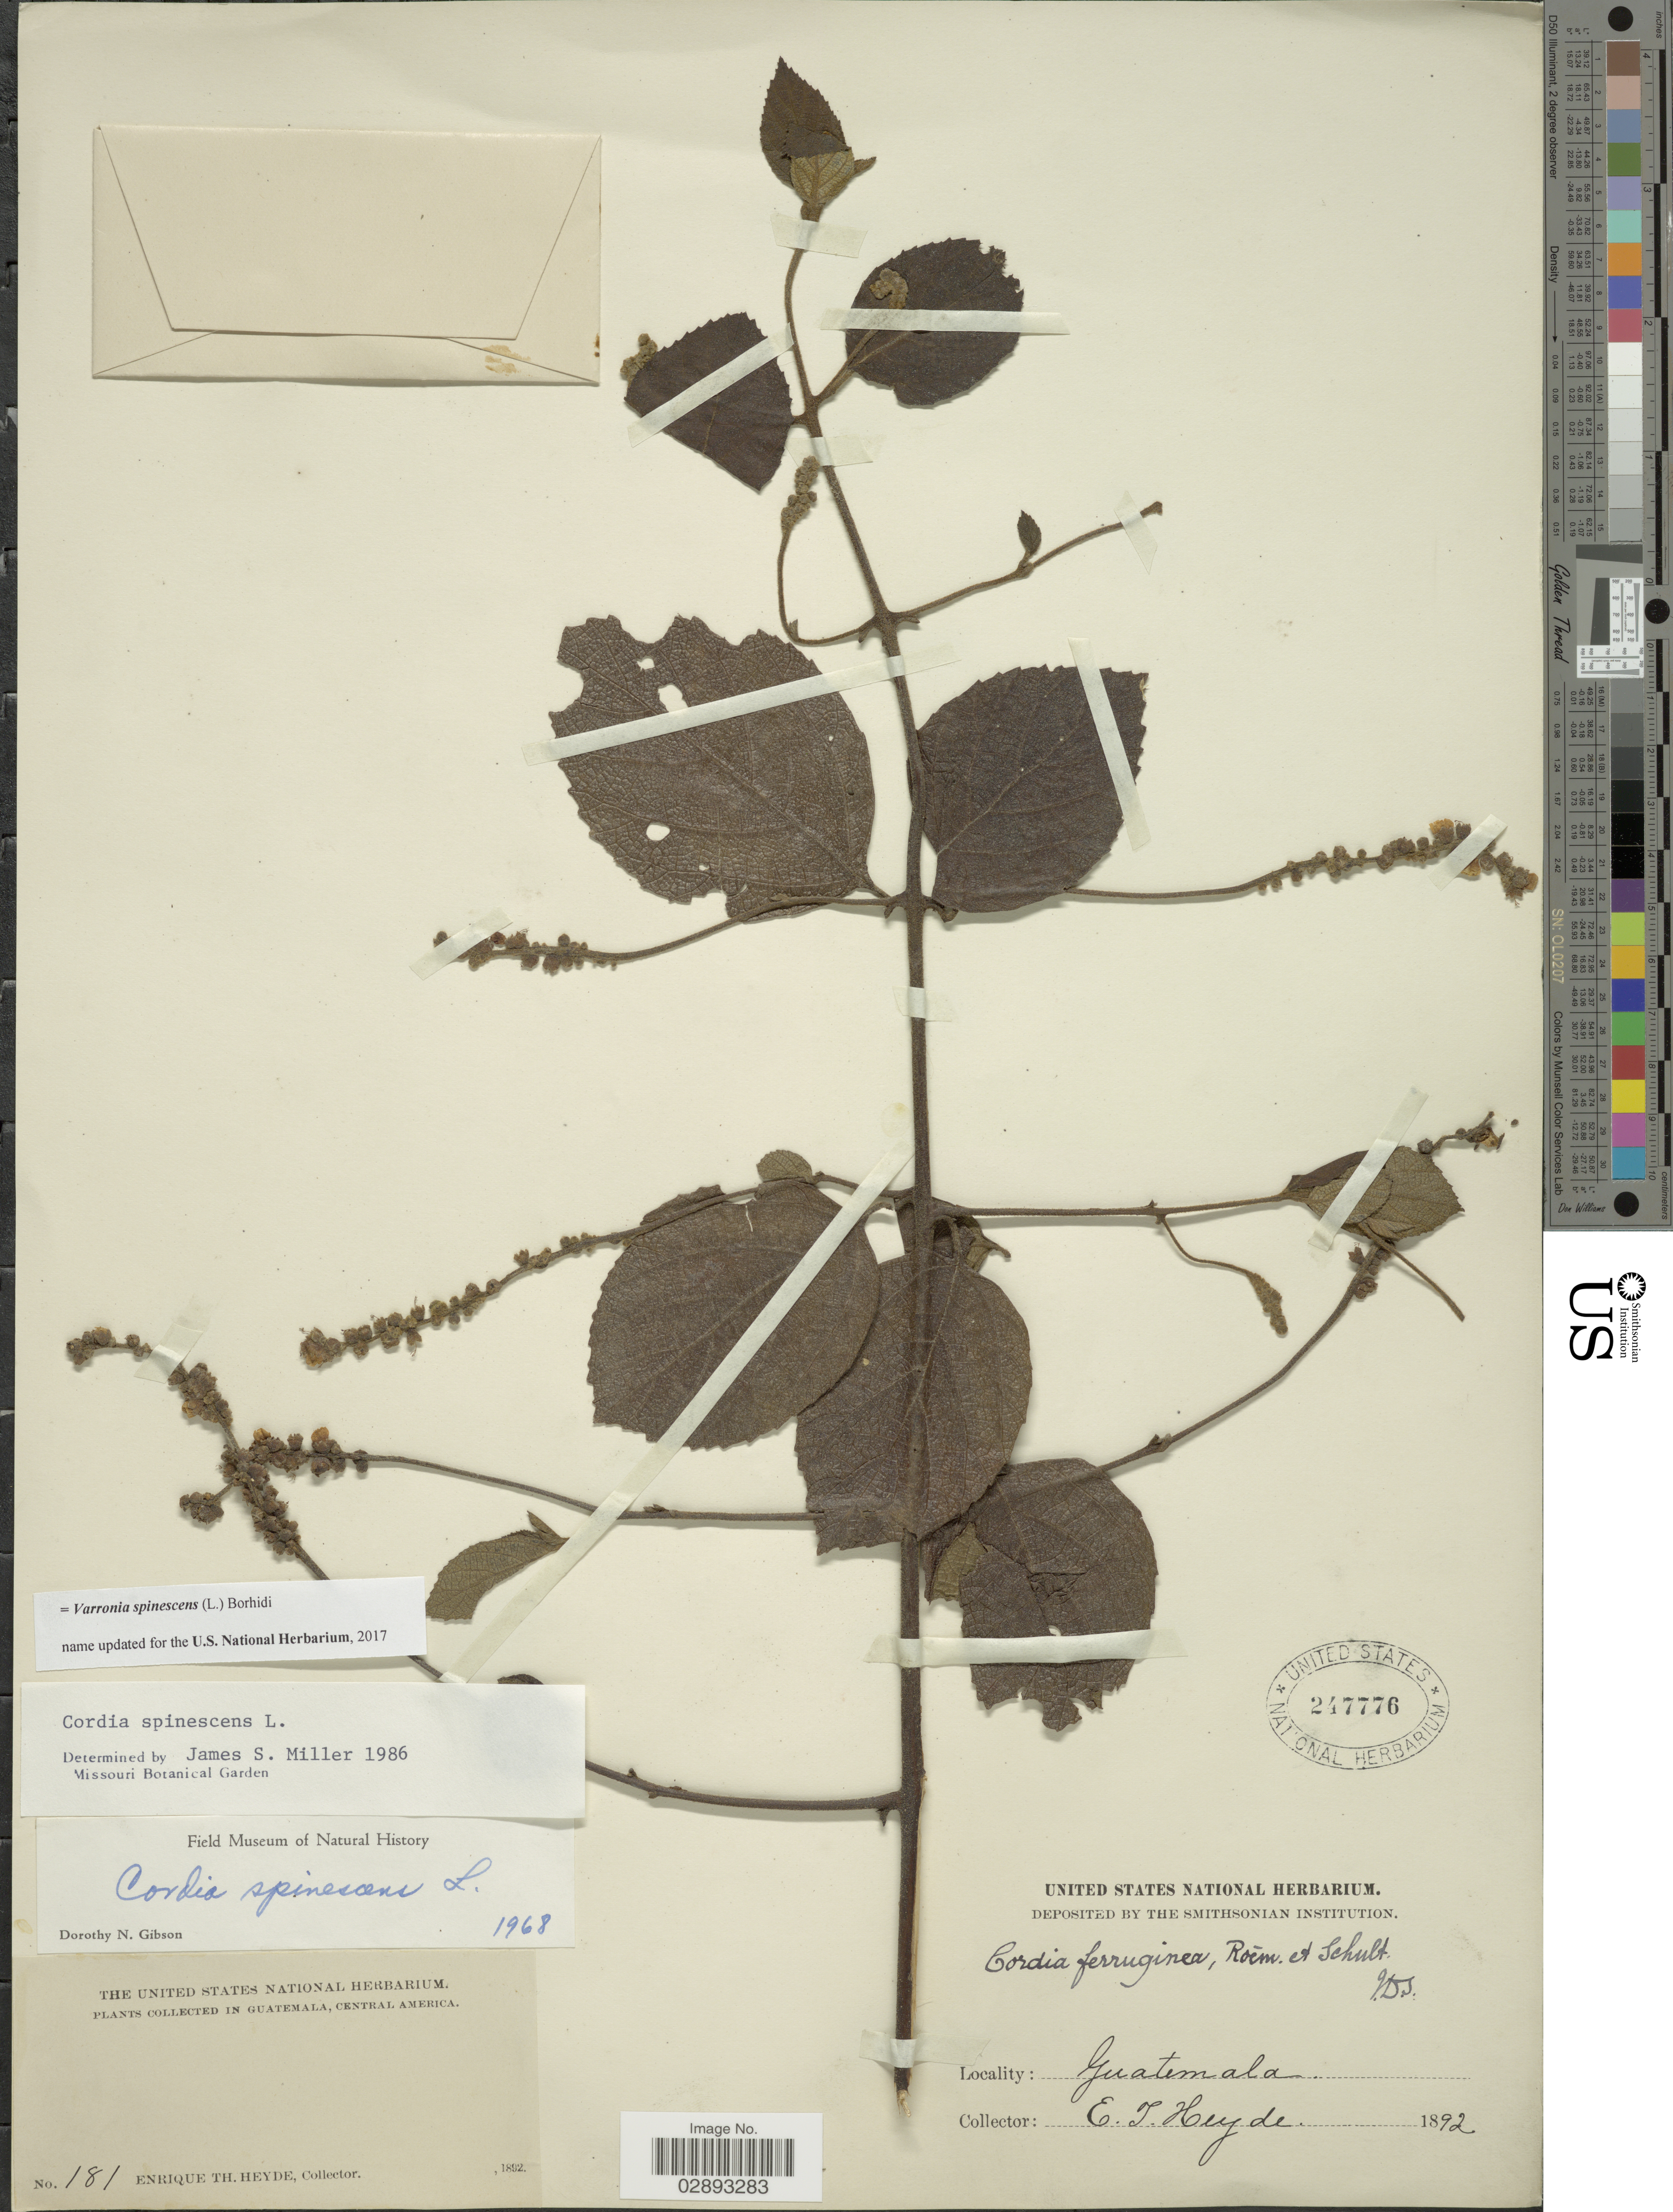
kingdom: Plantae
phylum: Tracheophyta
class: Magnoliopsida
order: Boraginales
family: Cordiaceae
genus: Varronia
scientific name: Varronia spinescens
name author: (L.) Borhidi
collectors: E. T. Heyde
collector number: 181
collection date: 1892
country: Guatemala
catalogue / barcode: US 247776